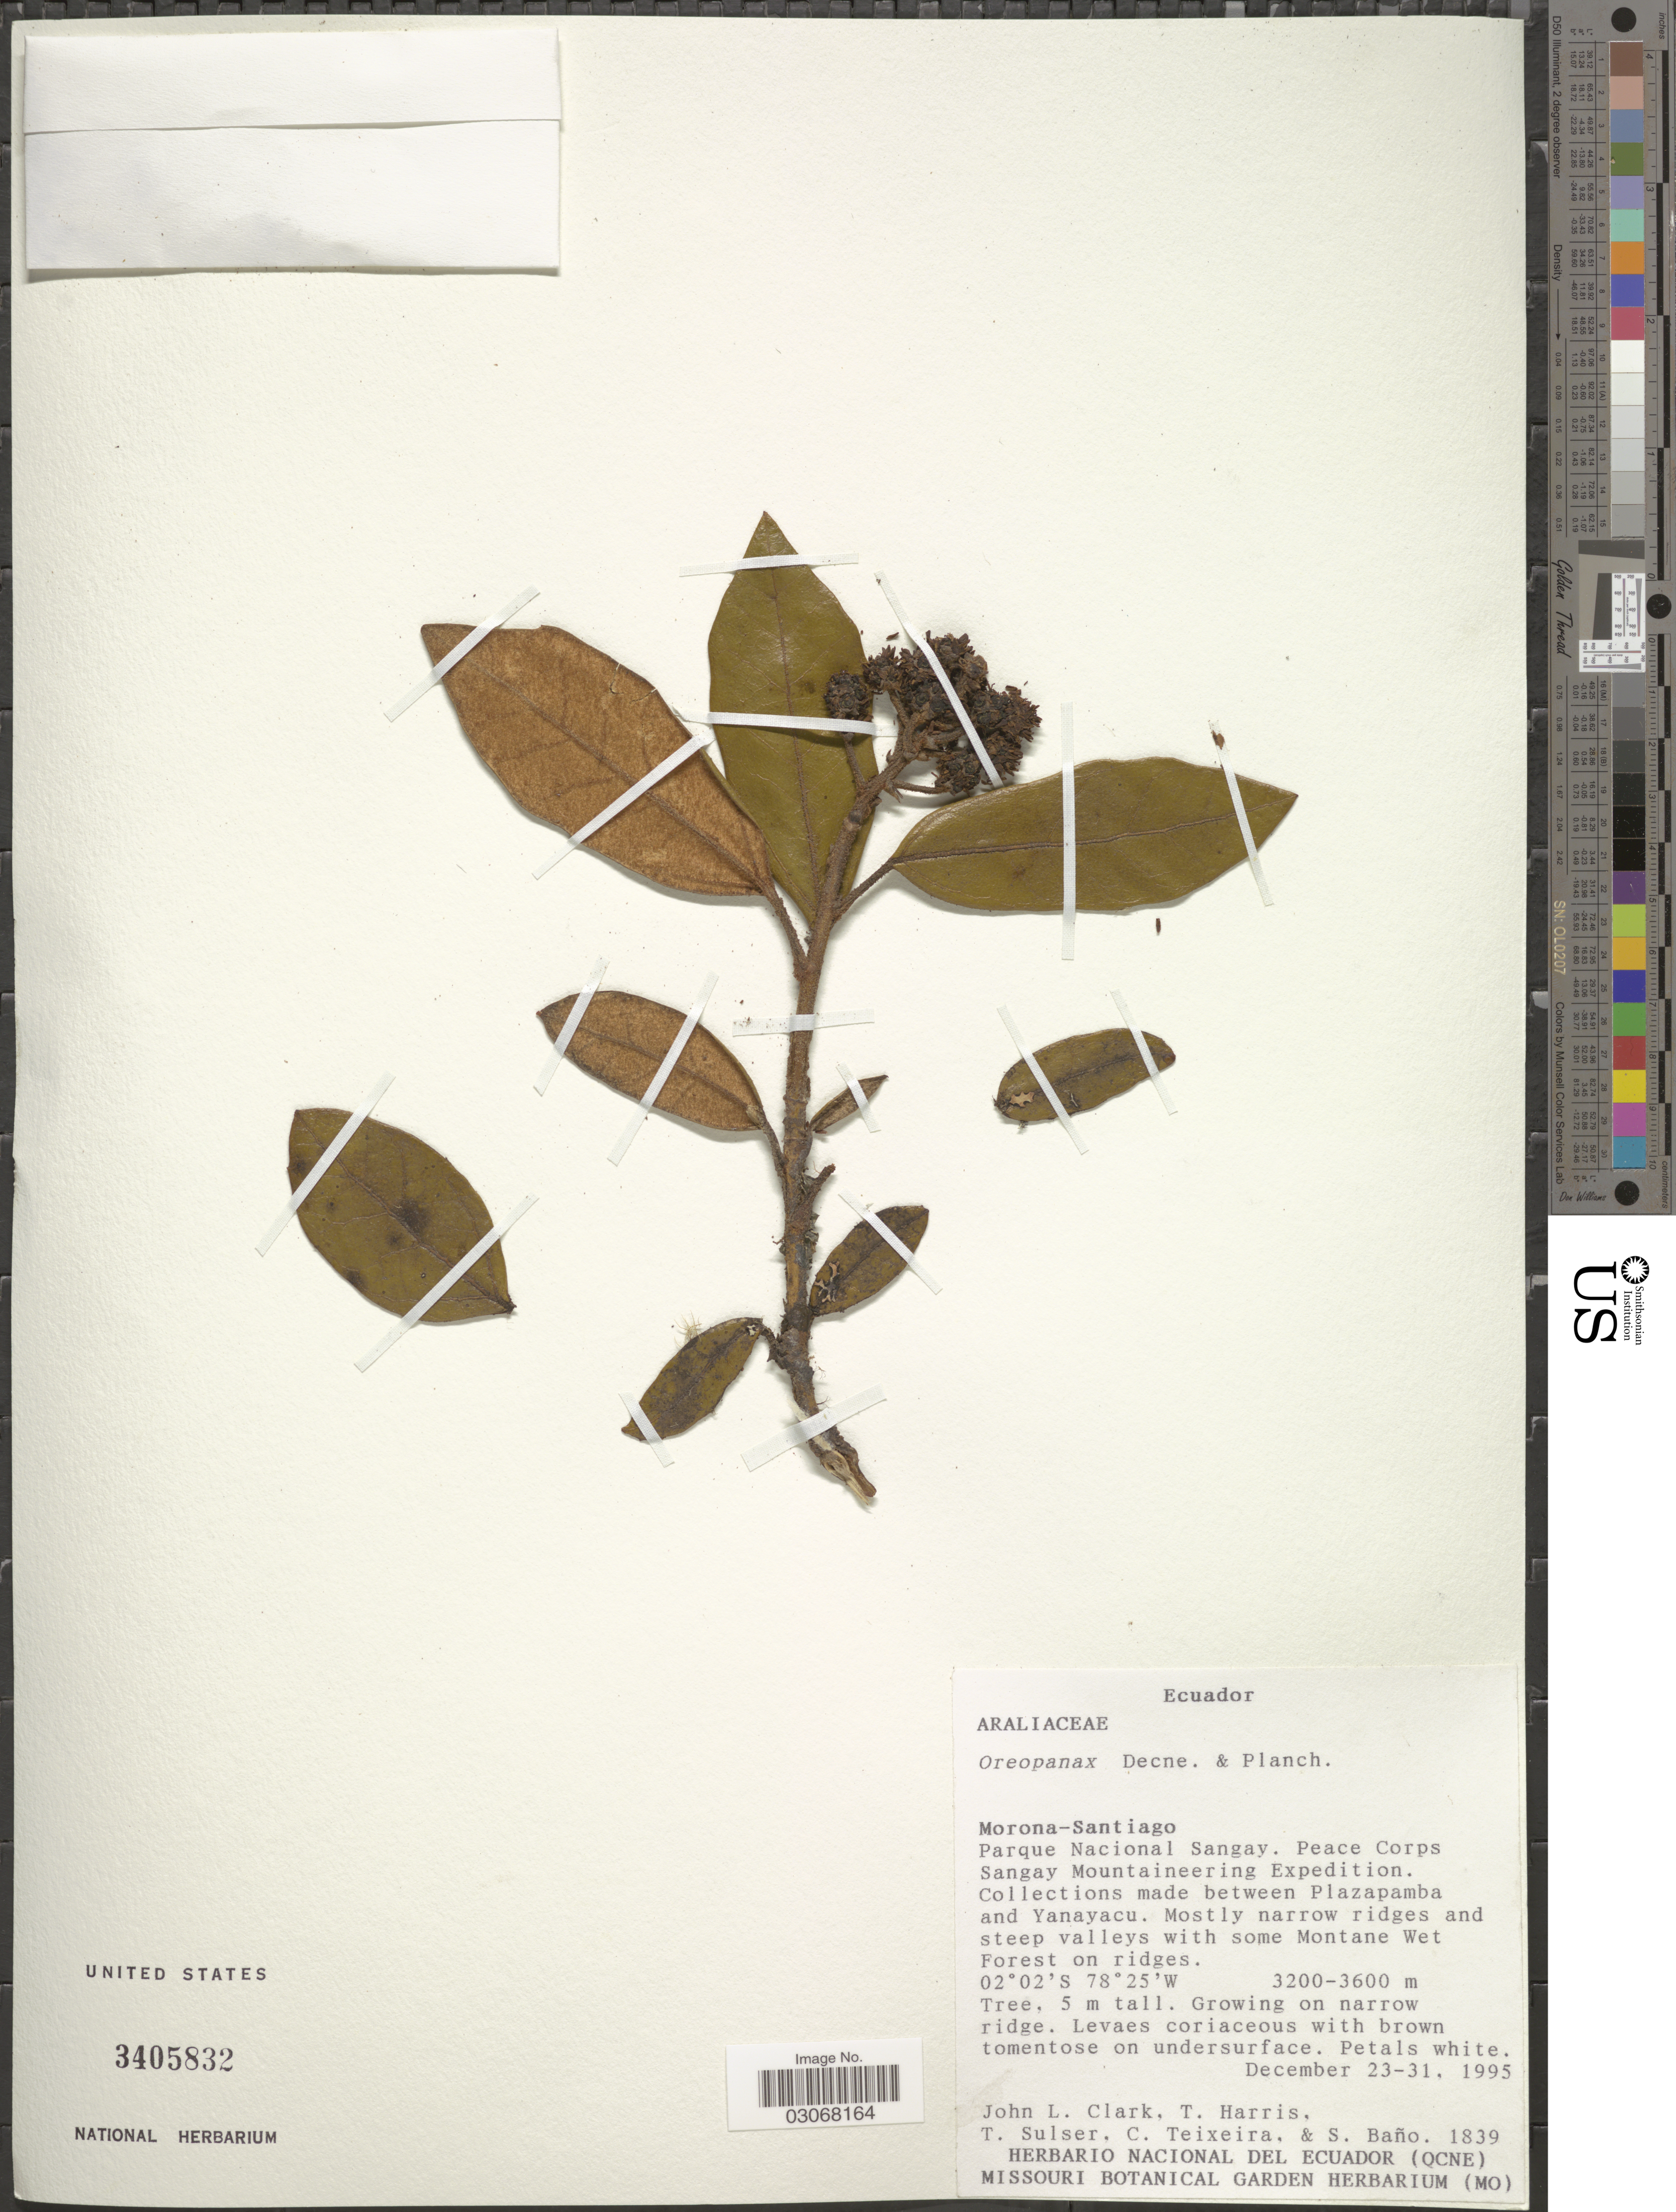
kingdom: Plantae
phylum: Tracheophyta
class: Magnoliopsida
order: Apiales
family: Araliaceae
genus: Oreopanax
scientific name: Oreopanax sp.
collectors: J. L. Clark, T. Harris, T. Sulser, C. Teixeira & S. Bano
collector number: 1839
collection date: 1995-12-23/1995-12-31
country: Ecuador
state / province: Morona-Santiago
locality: Parque Nacional Sangay. Peace Corps Sangay Mountaineering Expedition. Collections made between Plazapamba and Yanayacu.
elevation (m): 3200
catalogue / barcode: US 3405832